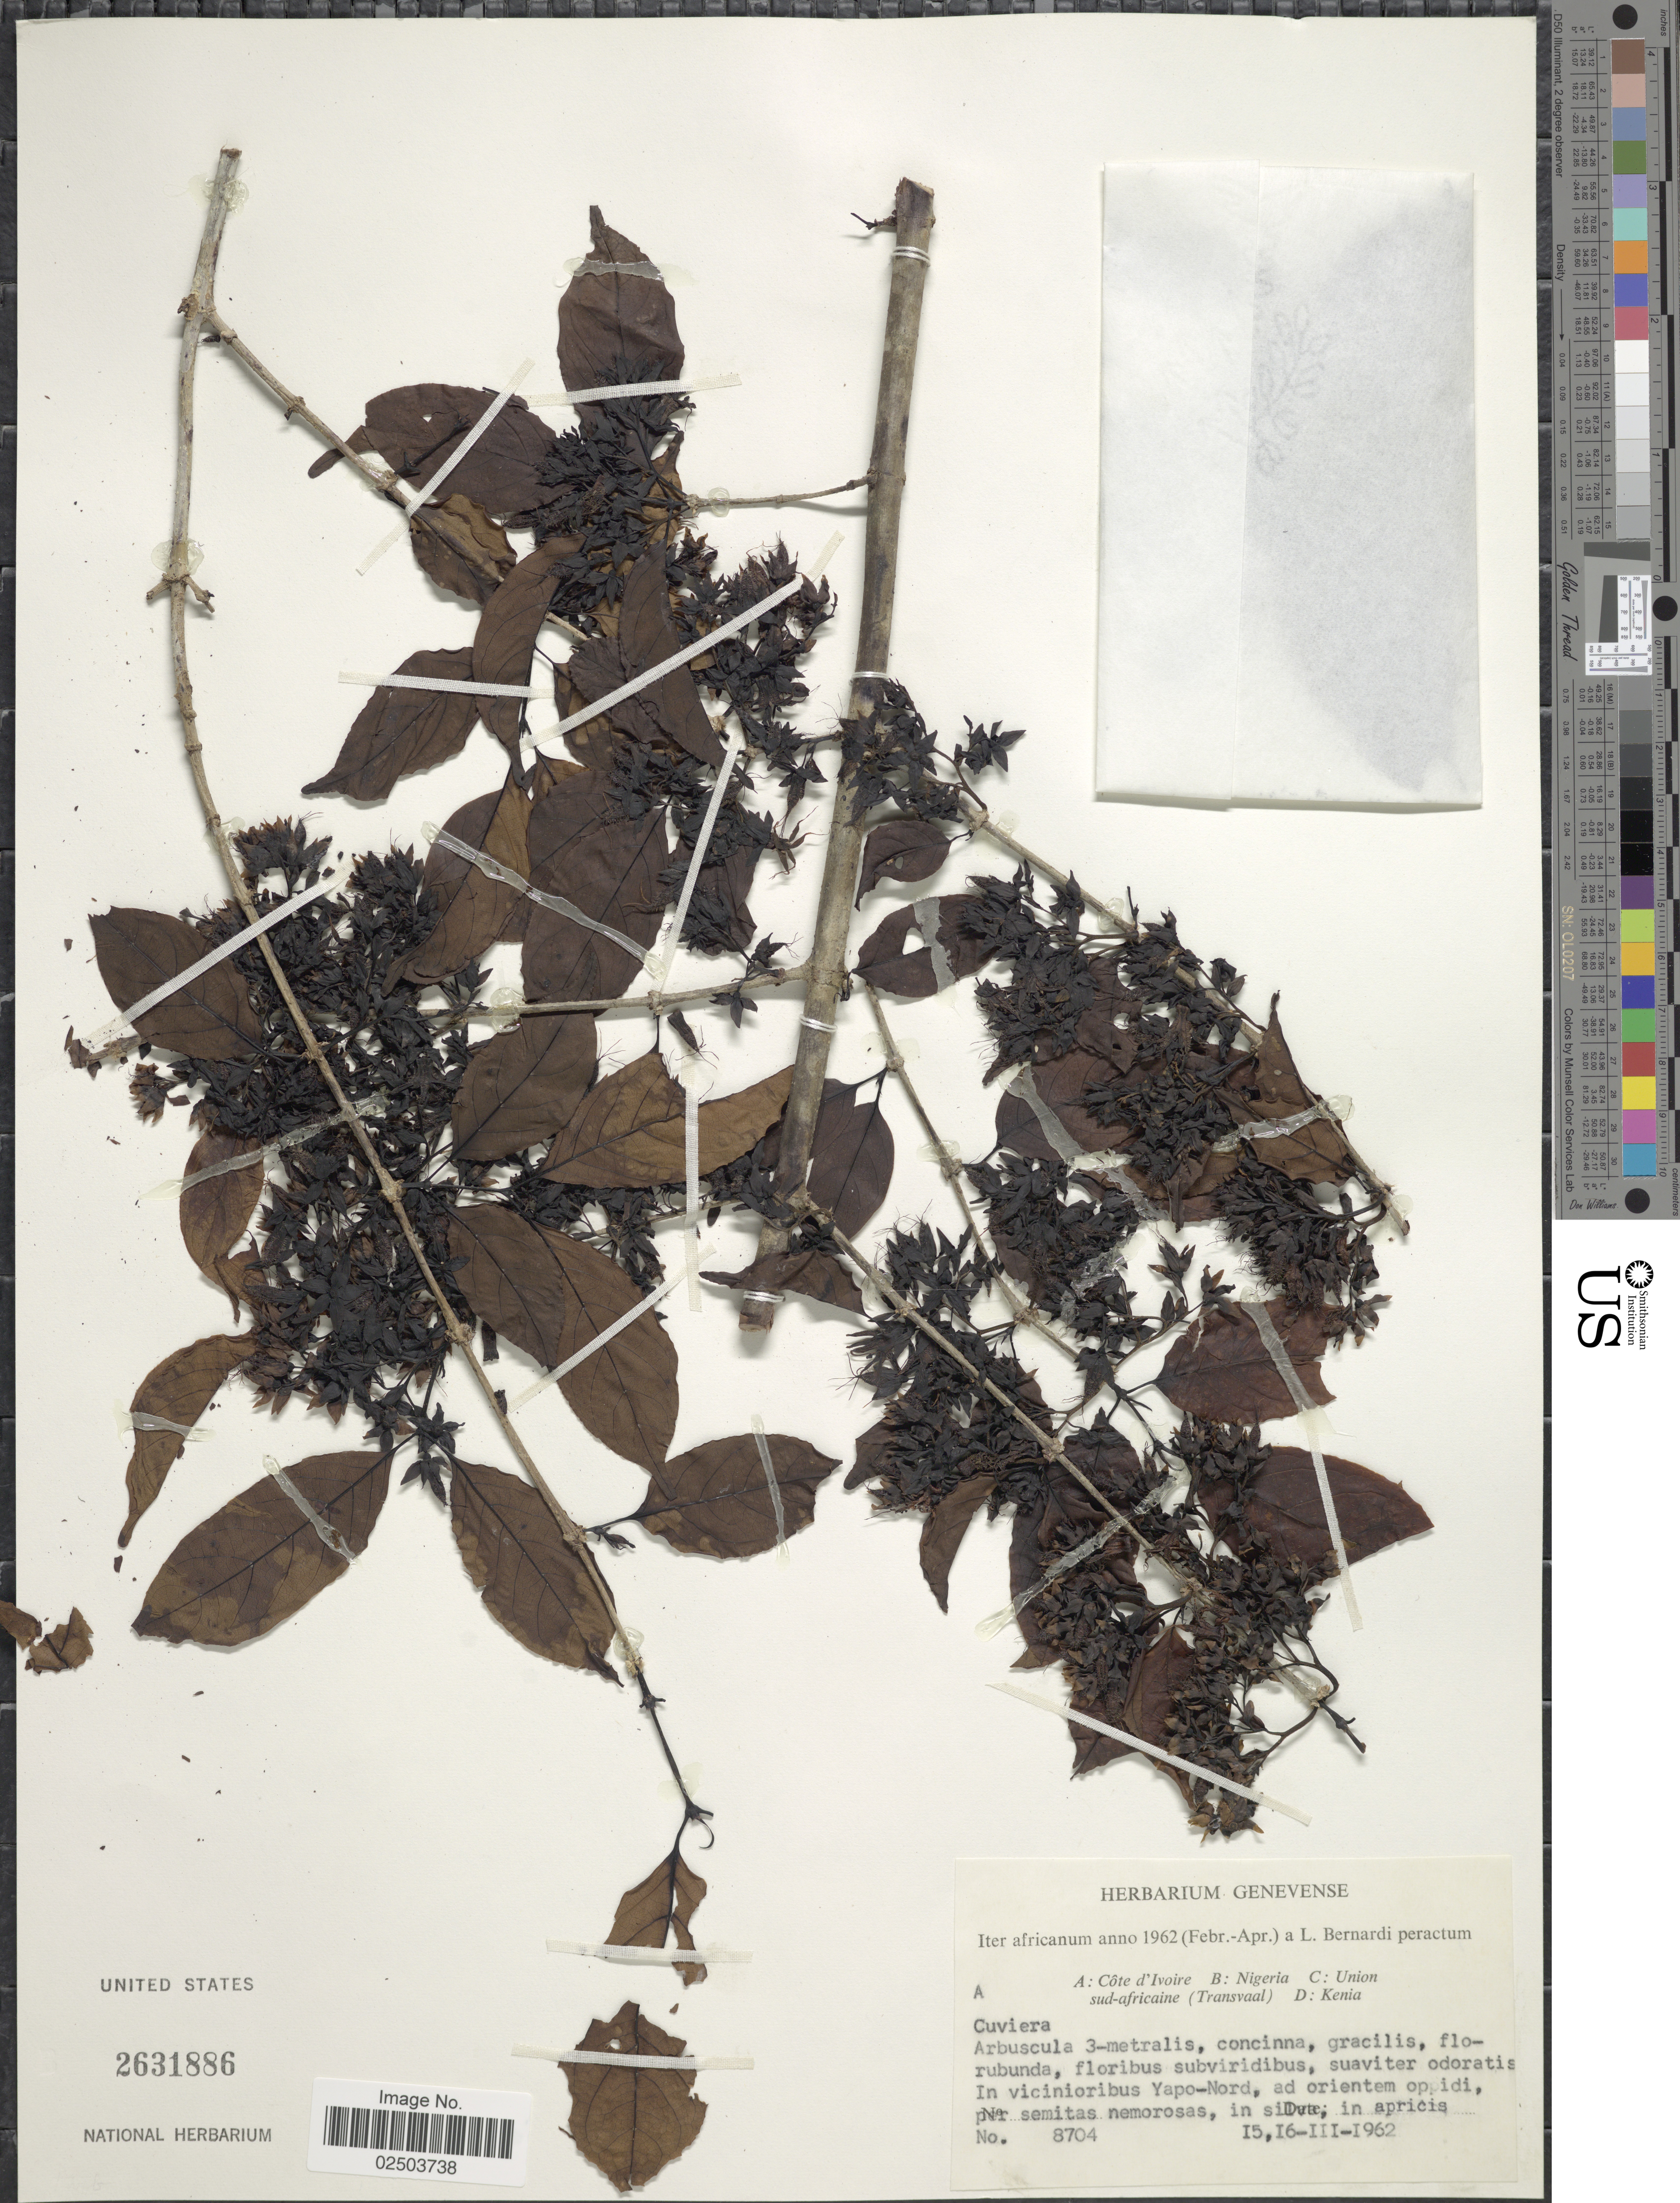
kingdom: Plantae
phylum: Tracheophyta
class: Magnoliopsida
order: Gentianales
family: Rubiaceae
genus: Cuviera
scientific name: Cuviera sp.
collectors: L. Bernardi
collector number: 8704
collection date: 1962-03-15/1962-03-16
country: Ivory Coast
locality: In vicinioribus Yapo-Nord, ad orientum oppidi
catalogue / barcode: US 2631886